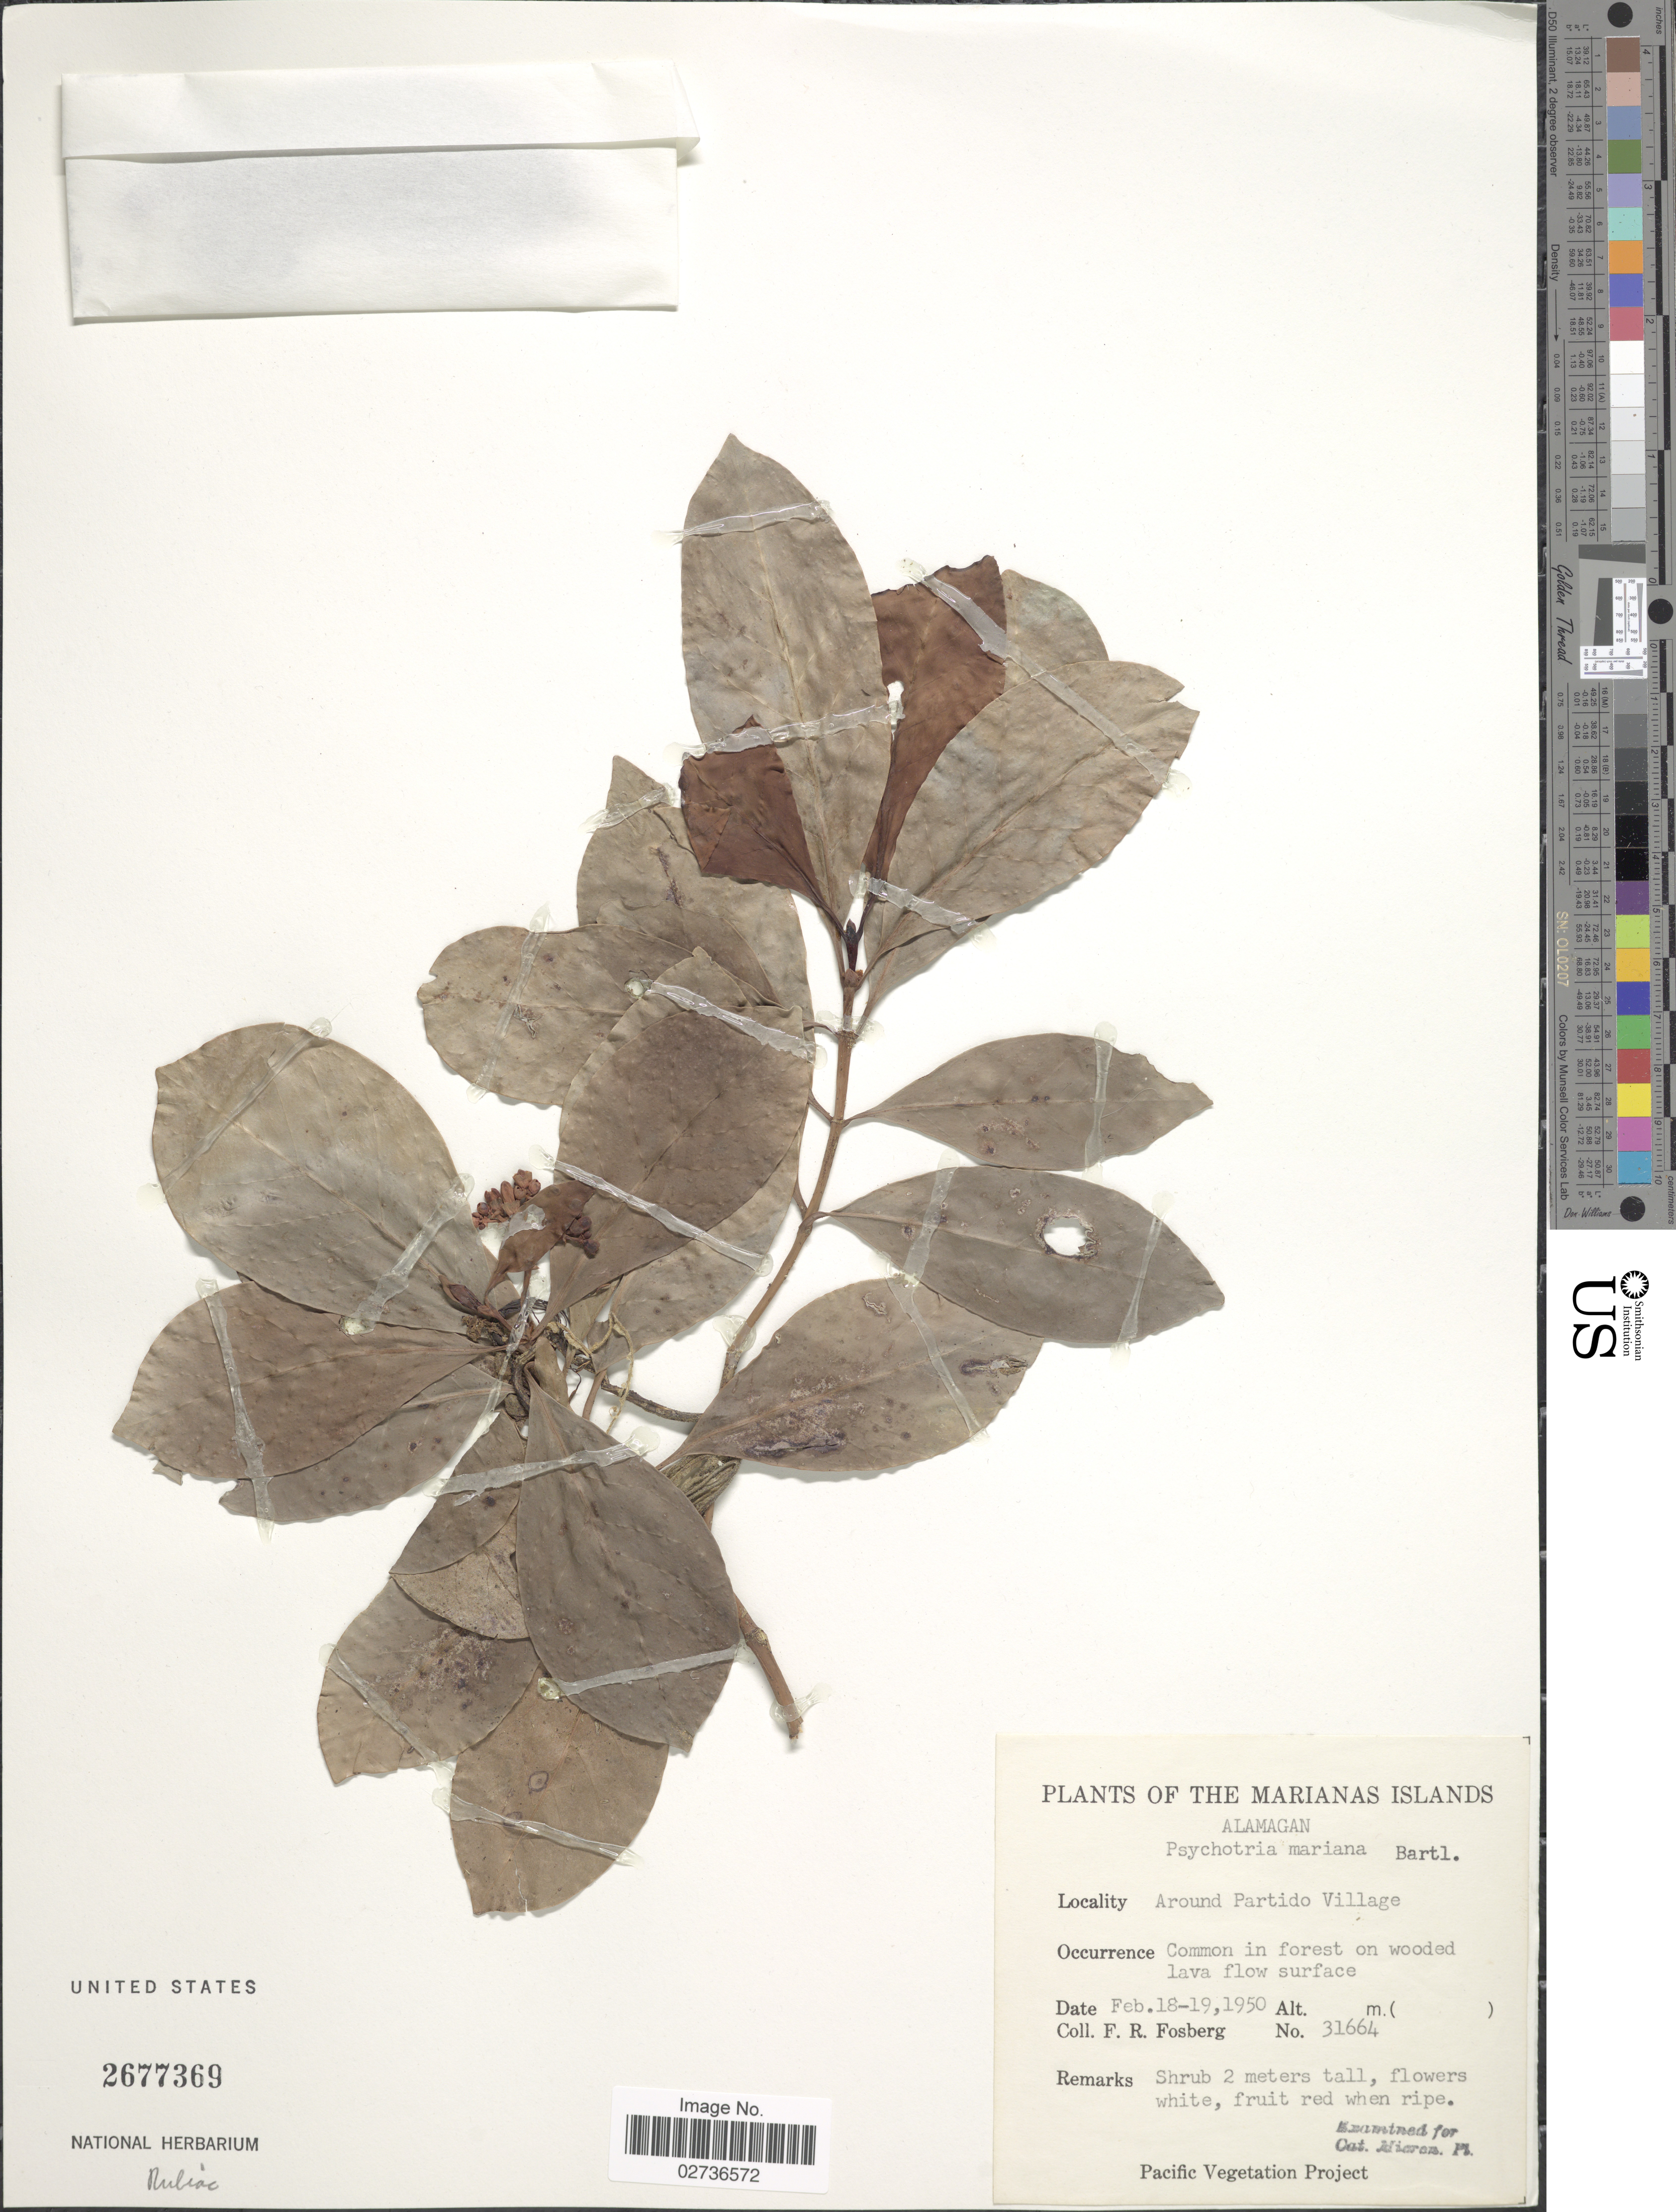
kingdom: Plantae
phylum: Tracheophyta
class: Magnoliopsida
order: Gentianales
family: Rubiaceae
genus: Psychotria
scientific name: Psychotria mariana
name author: Bartl. ex DC.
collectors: F. R. Fosberg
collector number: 31664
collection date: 1950-02-18/1950-02-19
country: Northern Mariana Islands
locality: The Mariana Islands, Alamagan, Around Partido Village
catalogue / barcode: US 2677369